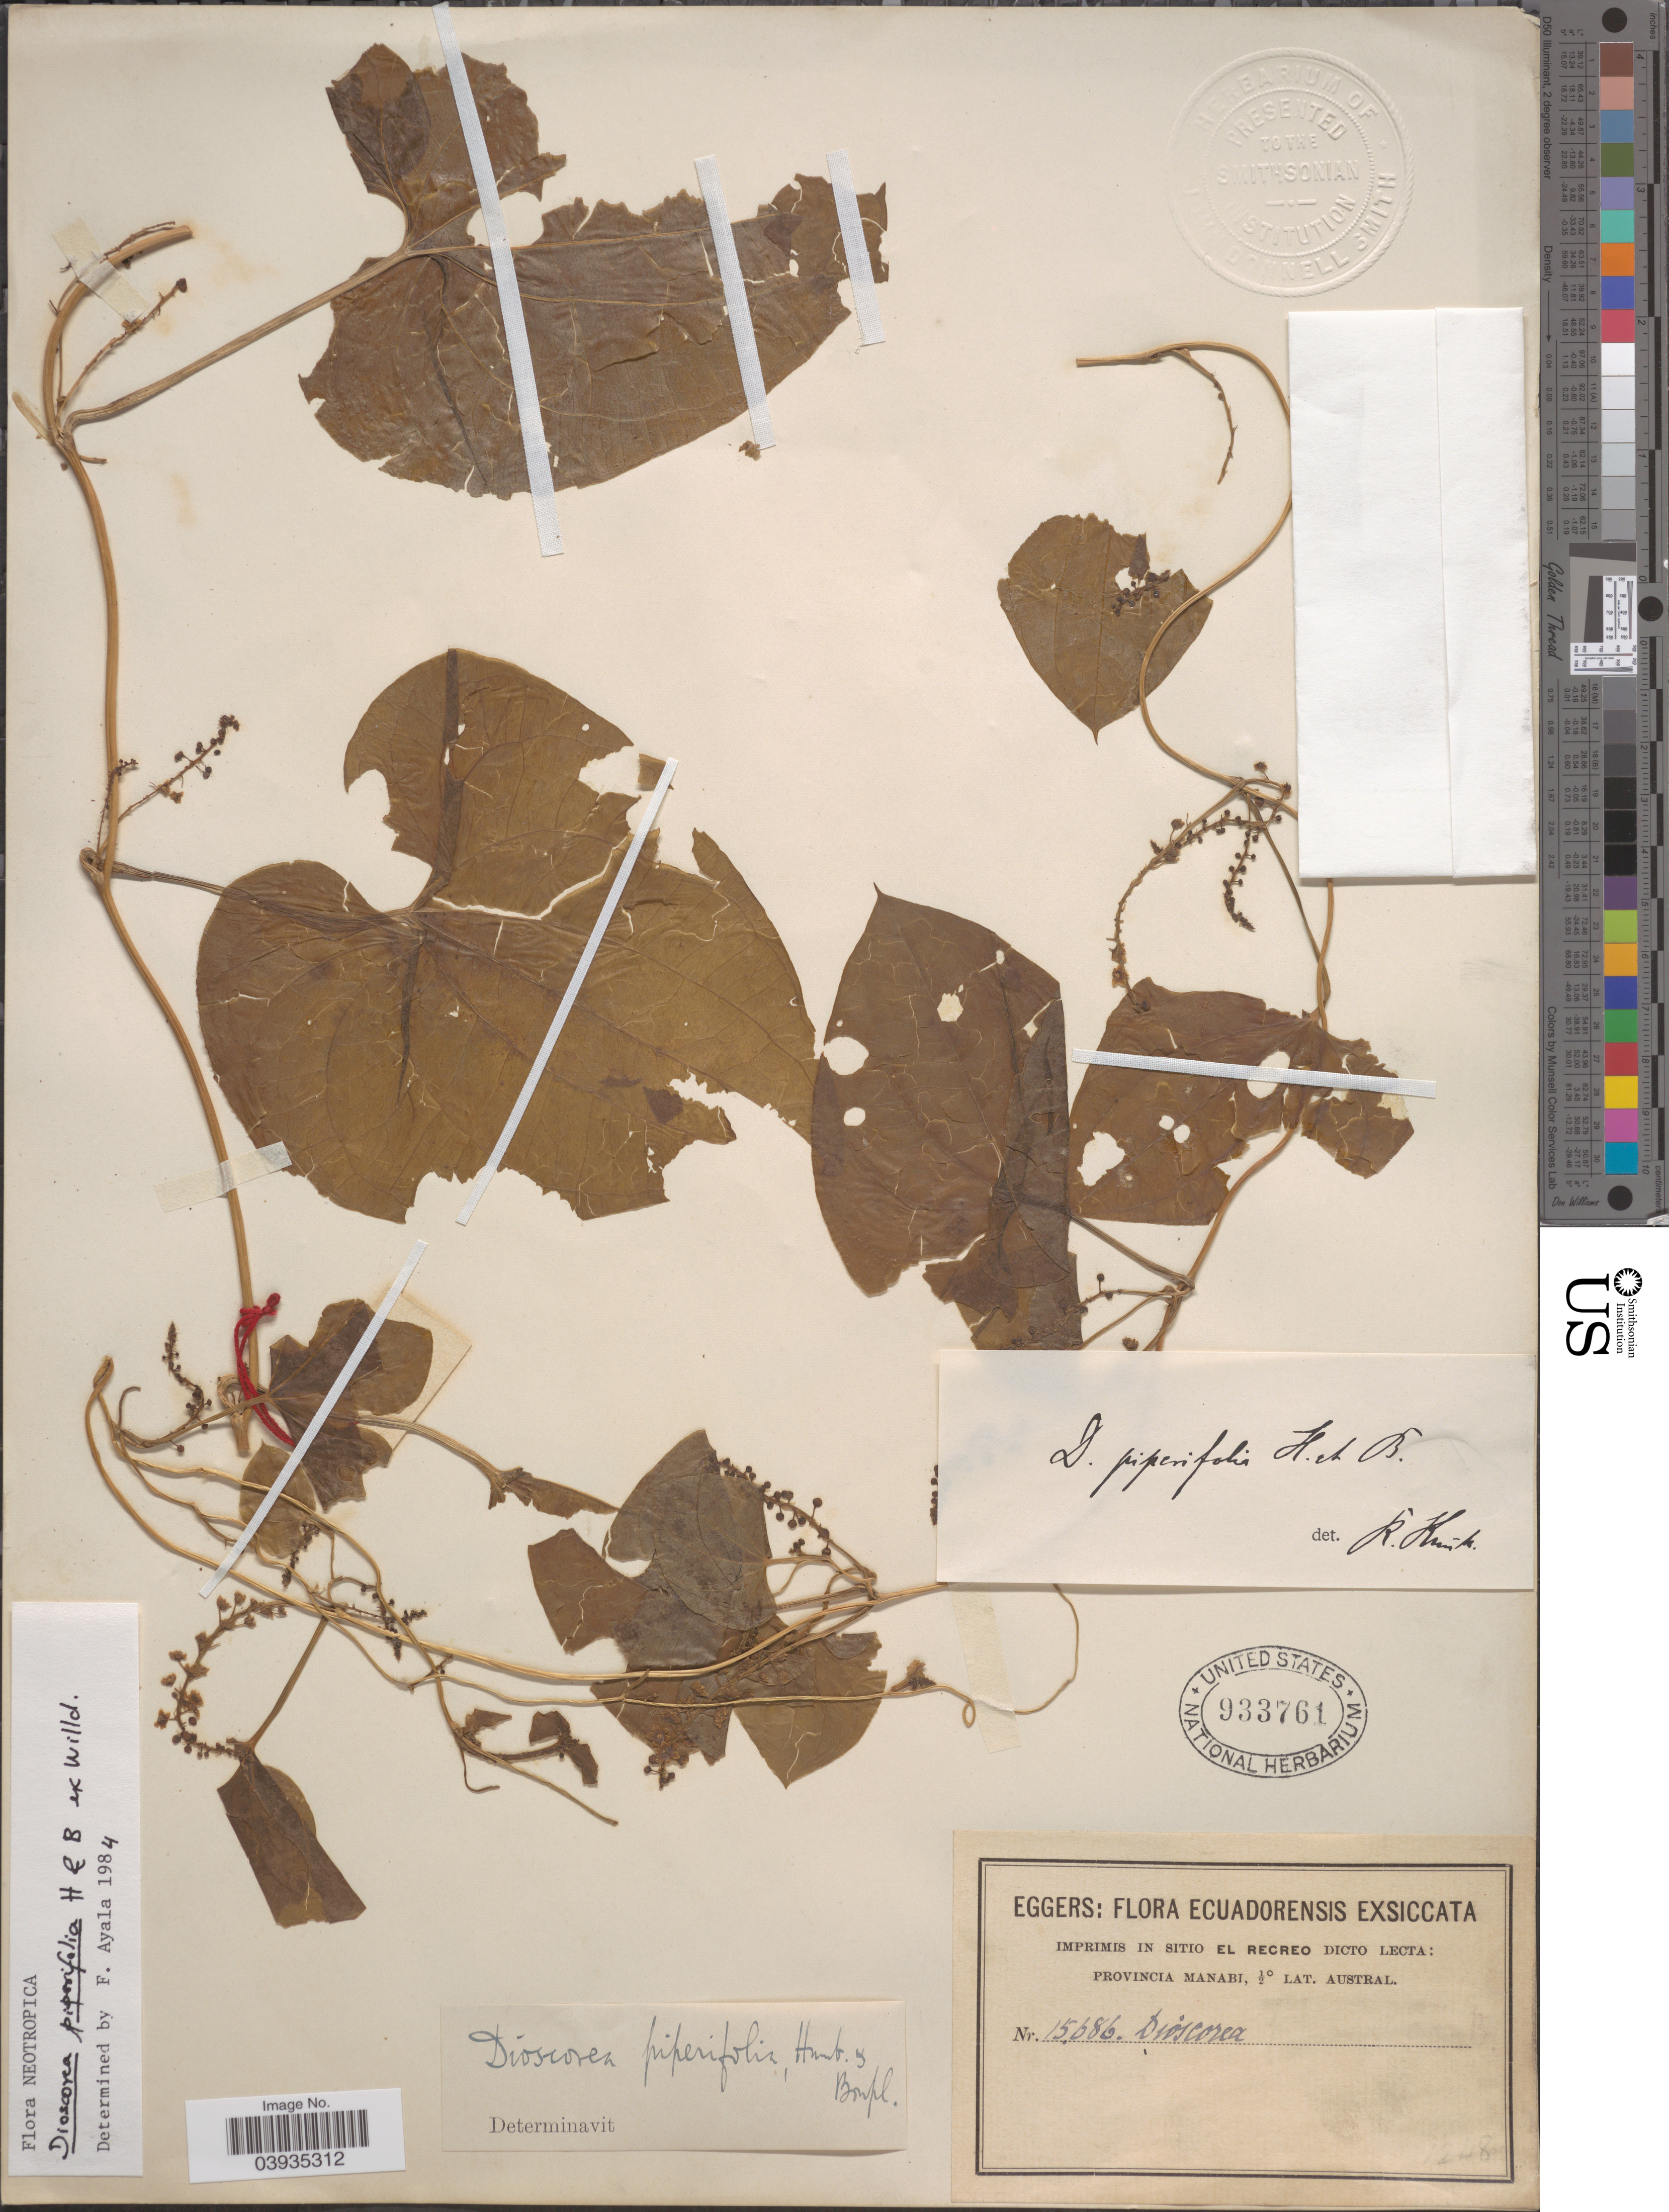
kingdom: Plantae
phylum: Tracheophyta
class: Liliopsida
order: Dioscoreales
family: Dioscoreaceae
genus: Dioscorea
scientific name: Dioscorea piperifolia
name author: Bonpl. ex Humb. & Willd.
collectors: -. Eggers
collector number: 15686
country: Ecuador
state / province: Manabí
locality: Imprimis in sitio El Recreo.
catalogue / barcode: US 933761